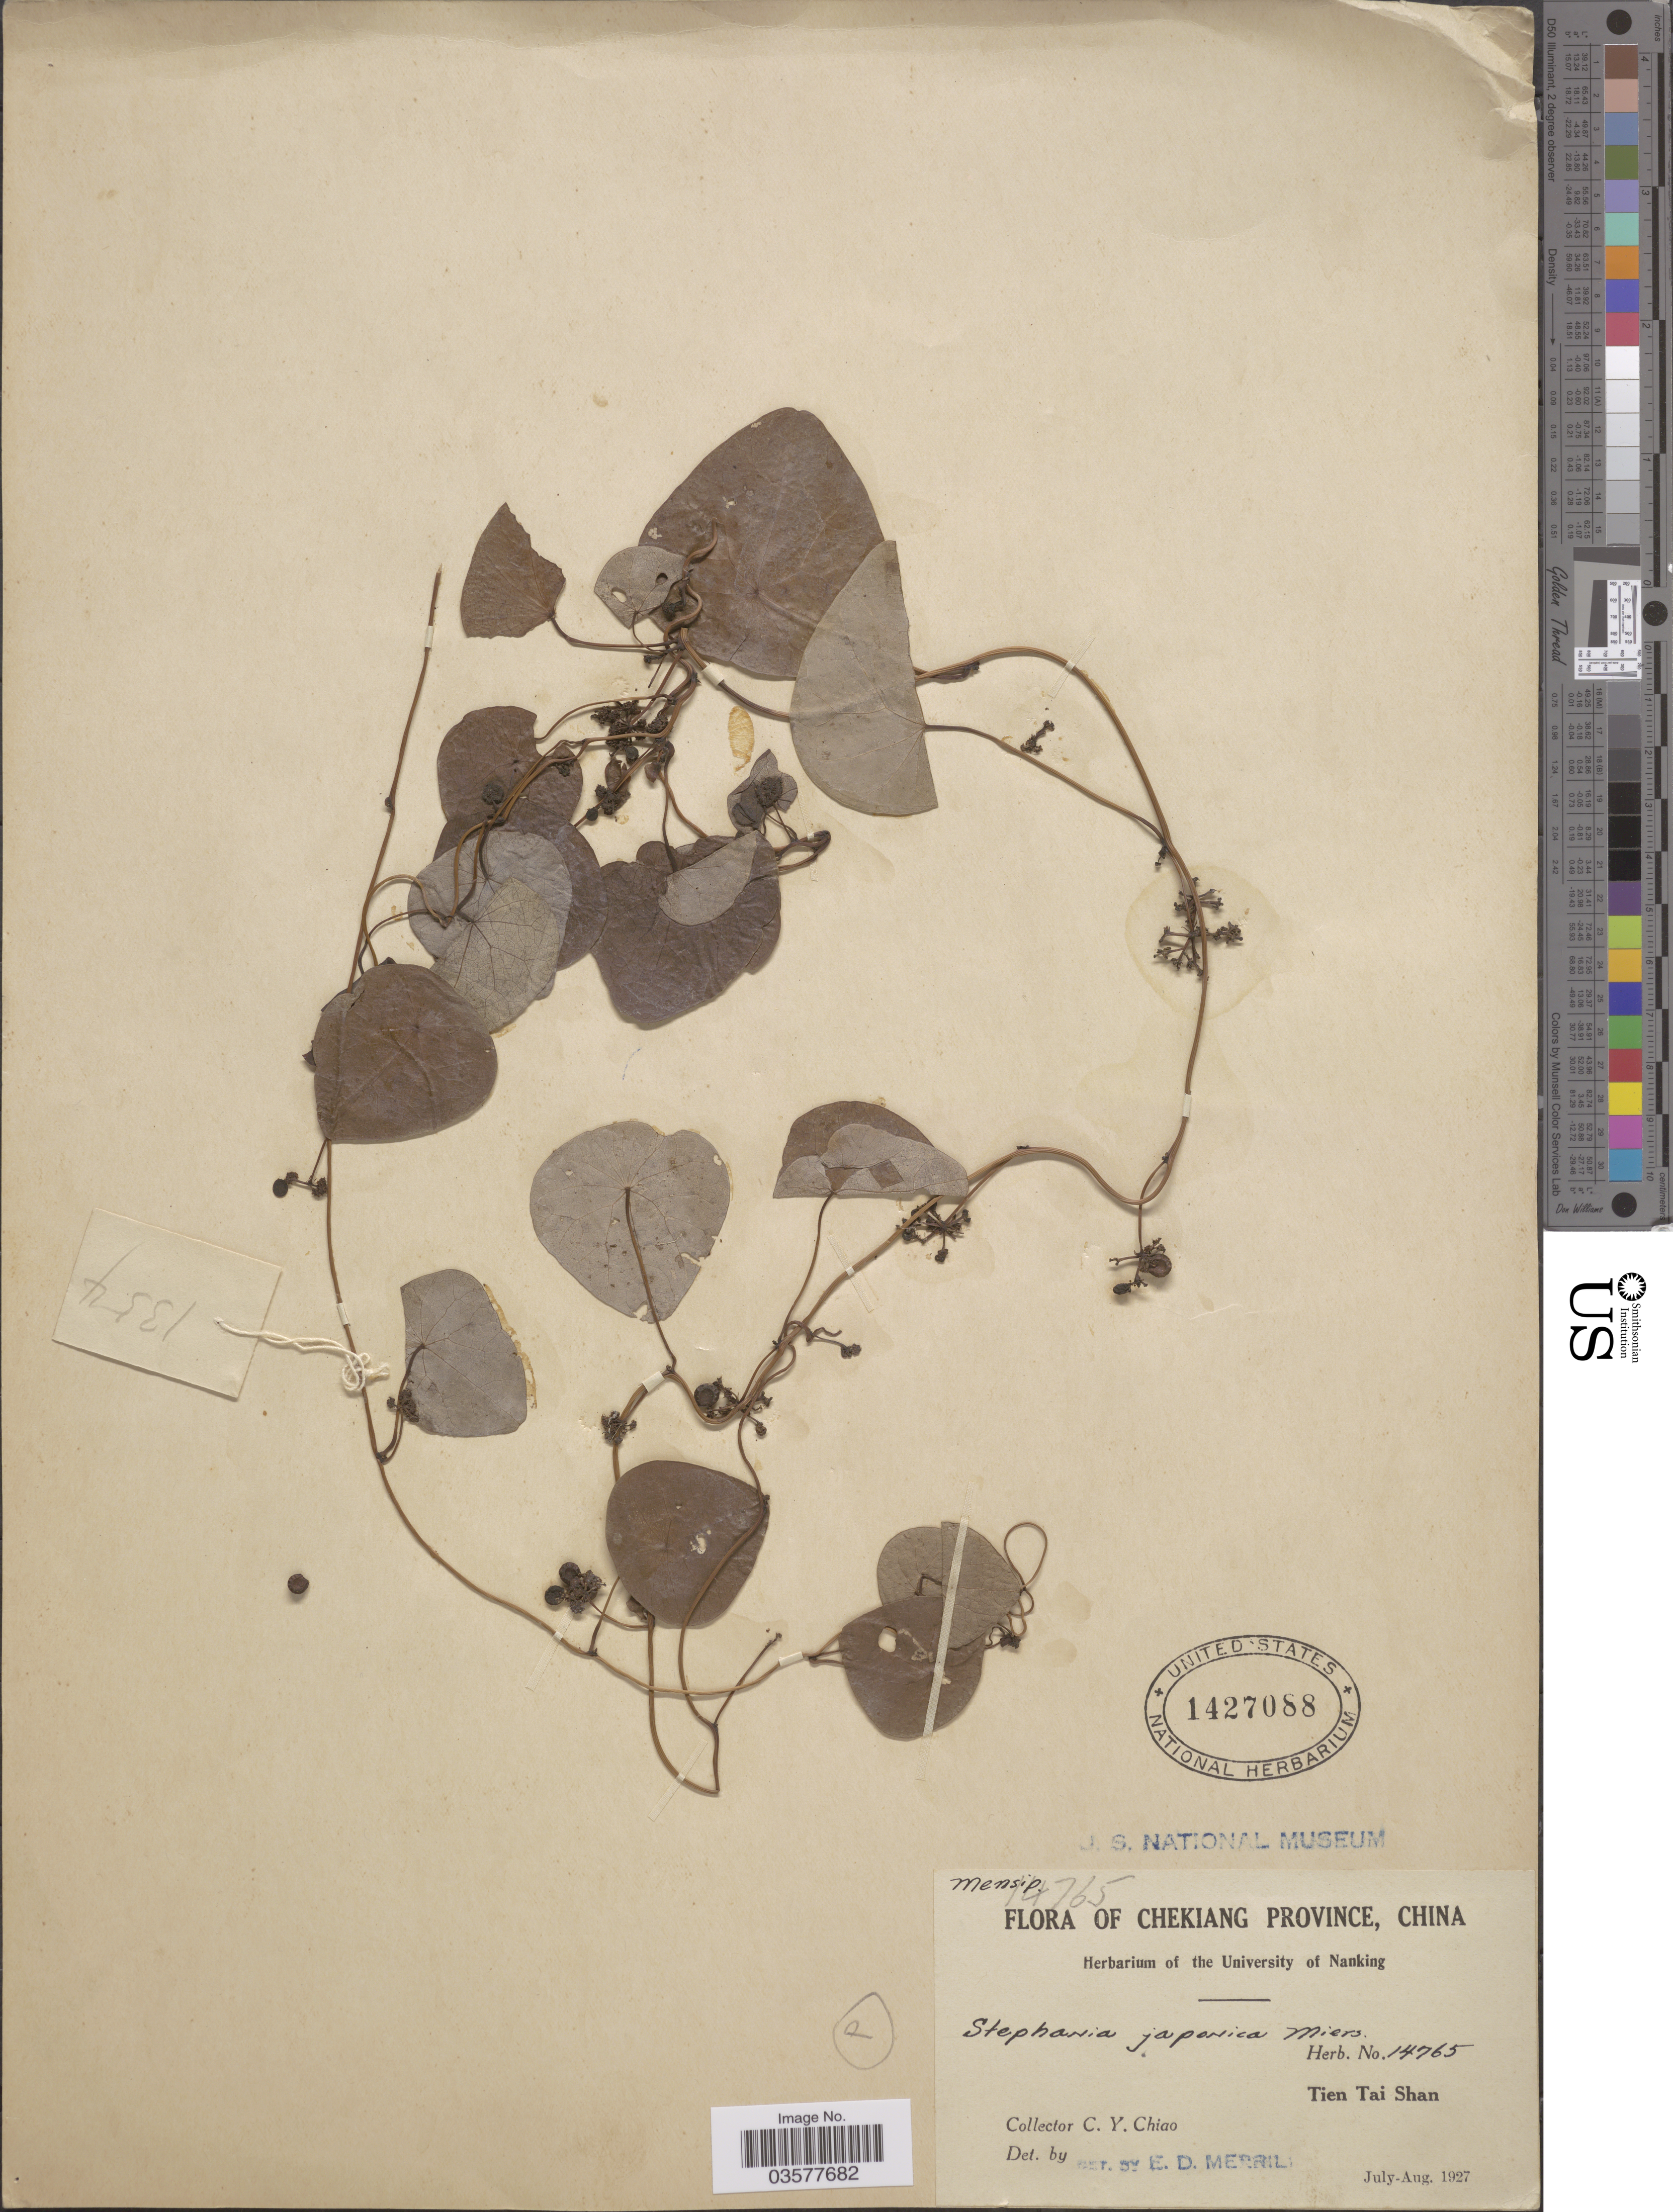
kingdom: Plantae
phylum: Tracheophyta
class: Magnoliopsida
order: Ranunculales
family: Menispermaceae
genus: Stephania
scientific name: Stephania japonica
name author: (Thunb.) Miers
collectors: C. Y. Chiao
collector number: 14765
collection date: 1927-07/1927-08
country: China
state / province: Zhejiang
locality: Chekiang Province. Tien Tai Shan.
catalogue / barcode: US 1427088